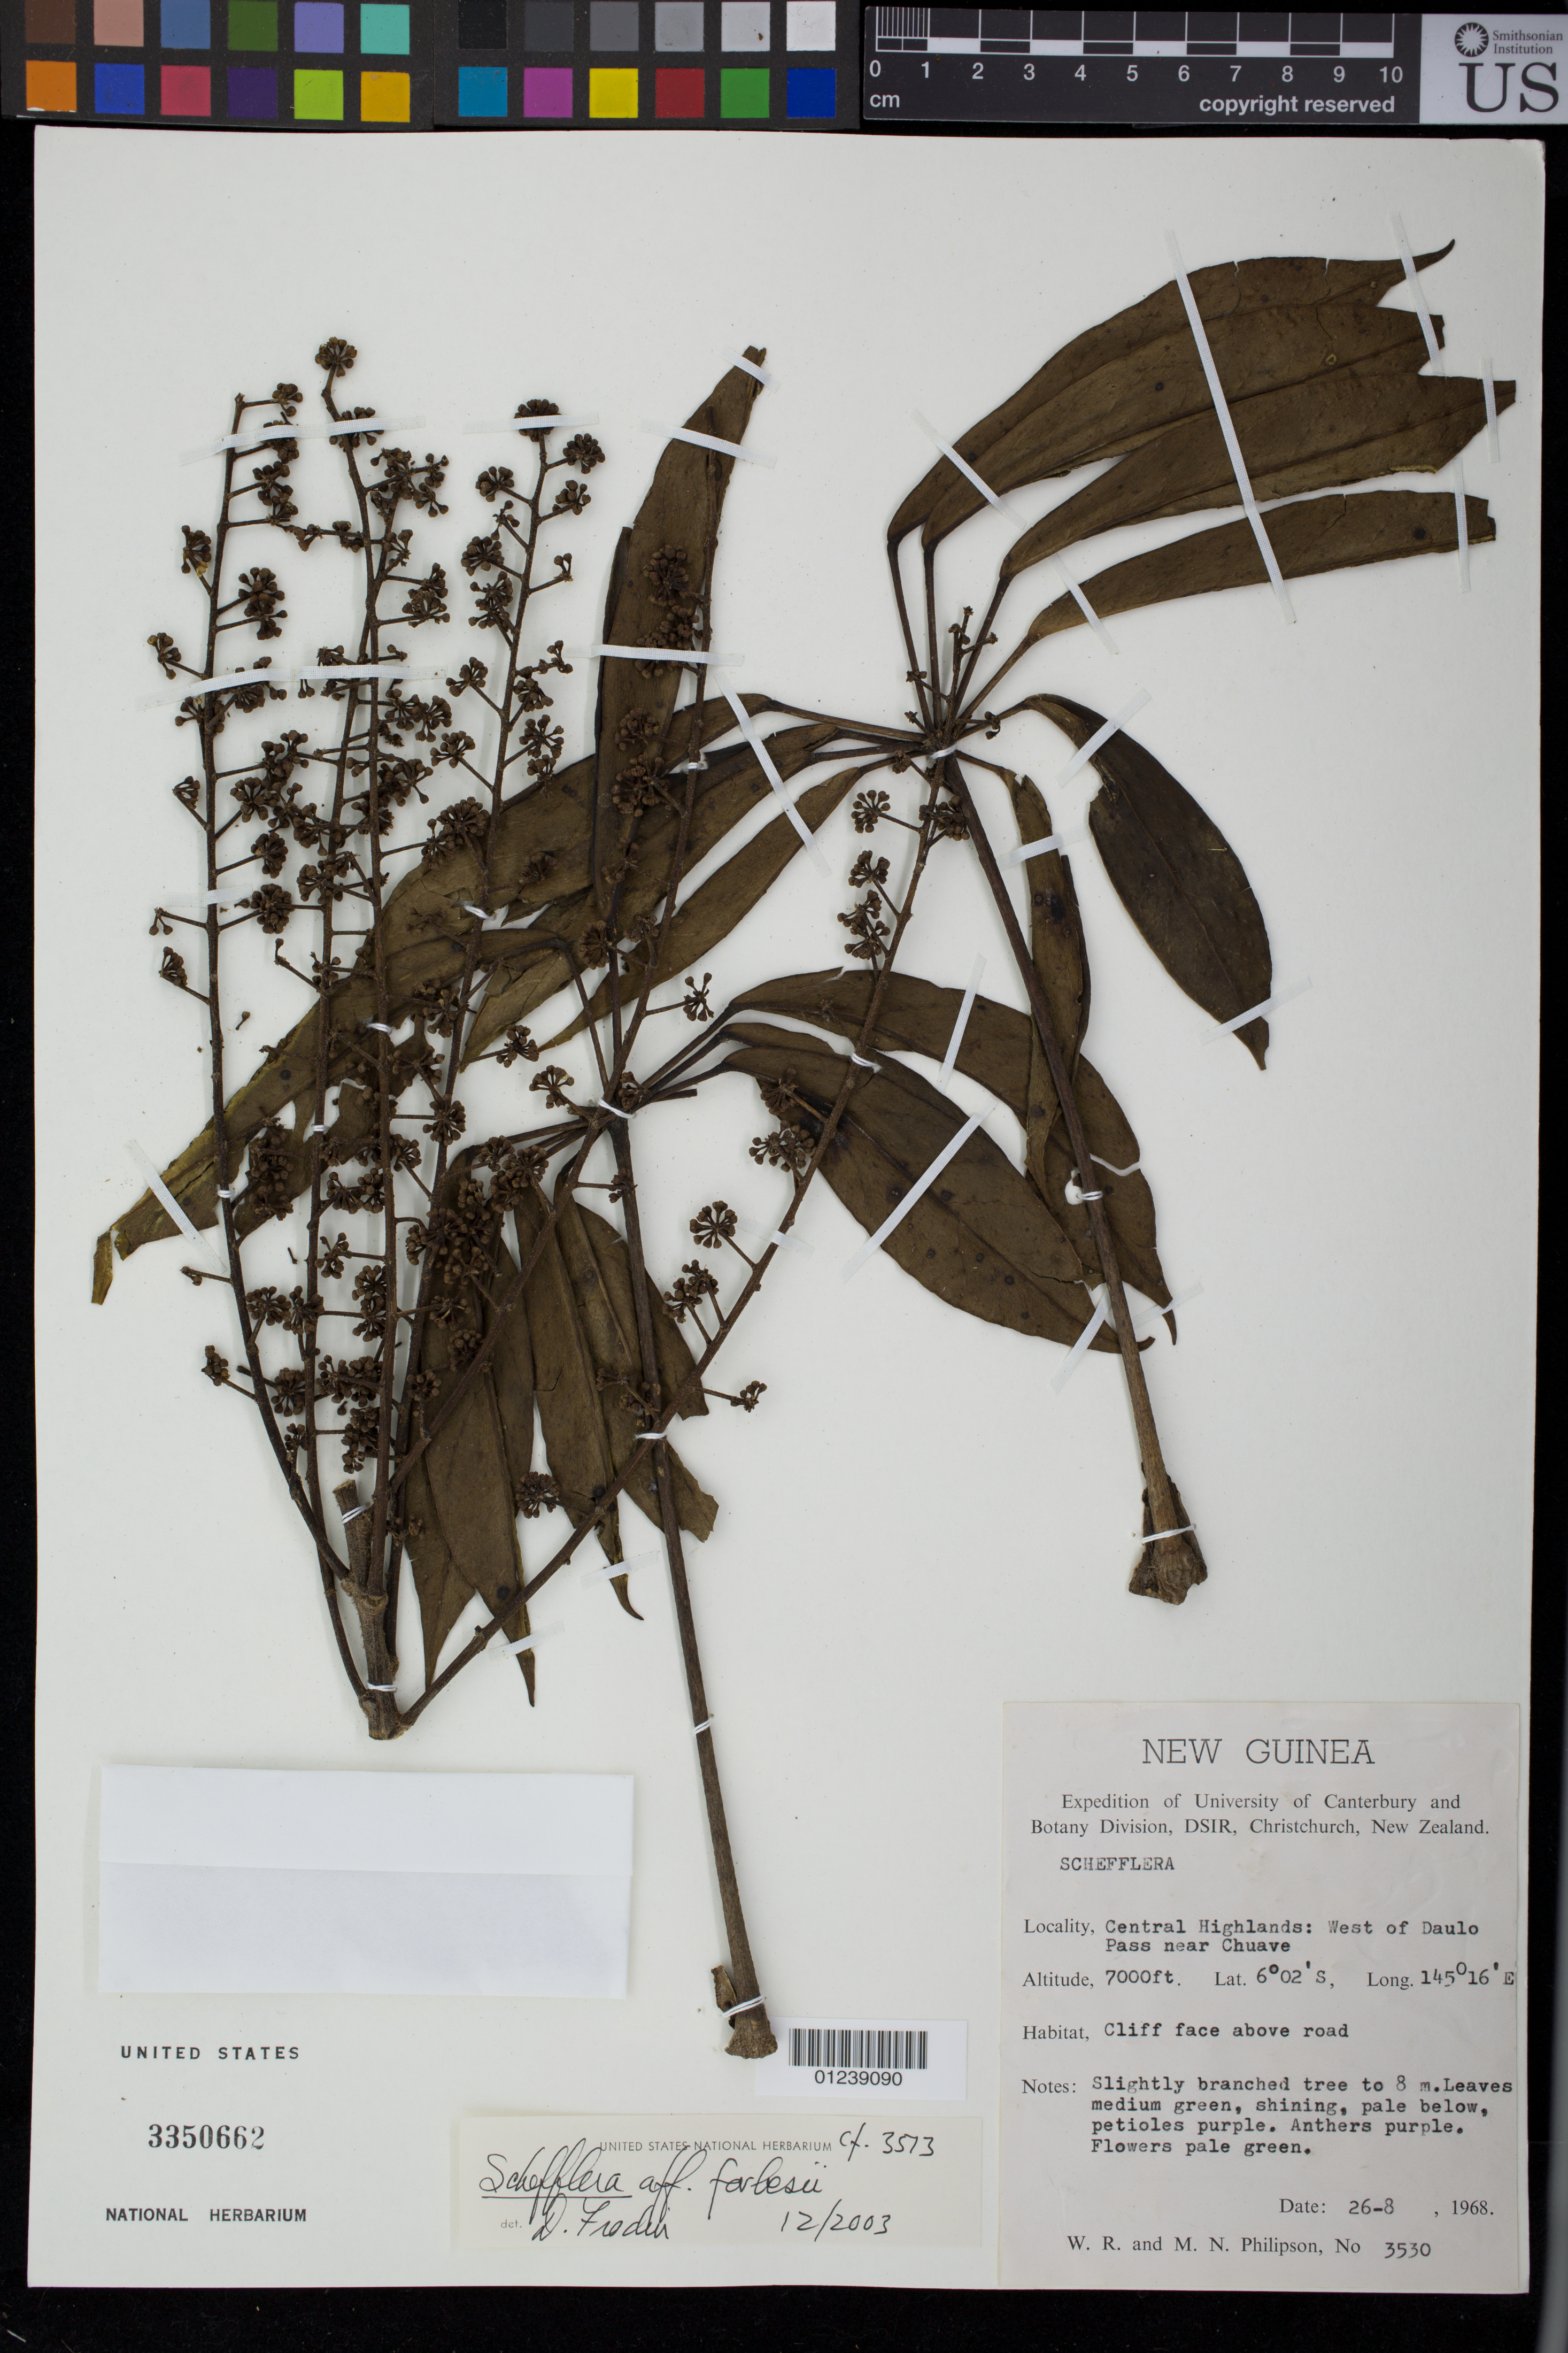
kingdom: Plantae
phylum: Tracheophyta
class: Magnoliopsida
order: Apiales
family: Araliaceae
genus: Heptapleurum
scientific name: Heptapleurum forbesii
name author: (Ridl.) Lowery & G. M. Plunkett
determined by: Wagner, W. L., (BOT), Smithsonian Institution - National Museum of Natural History (UNITED STATES)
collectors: W. R. Philipson & M. Philipson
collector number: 3530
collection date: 1968-08-26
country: Papua New Guinea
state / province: Chimbu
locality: Central Highlands: West of Daulo Pass near Chuave. Cliff face above road.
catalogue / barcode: US 3350662